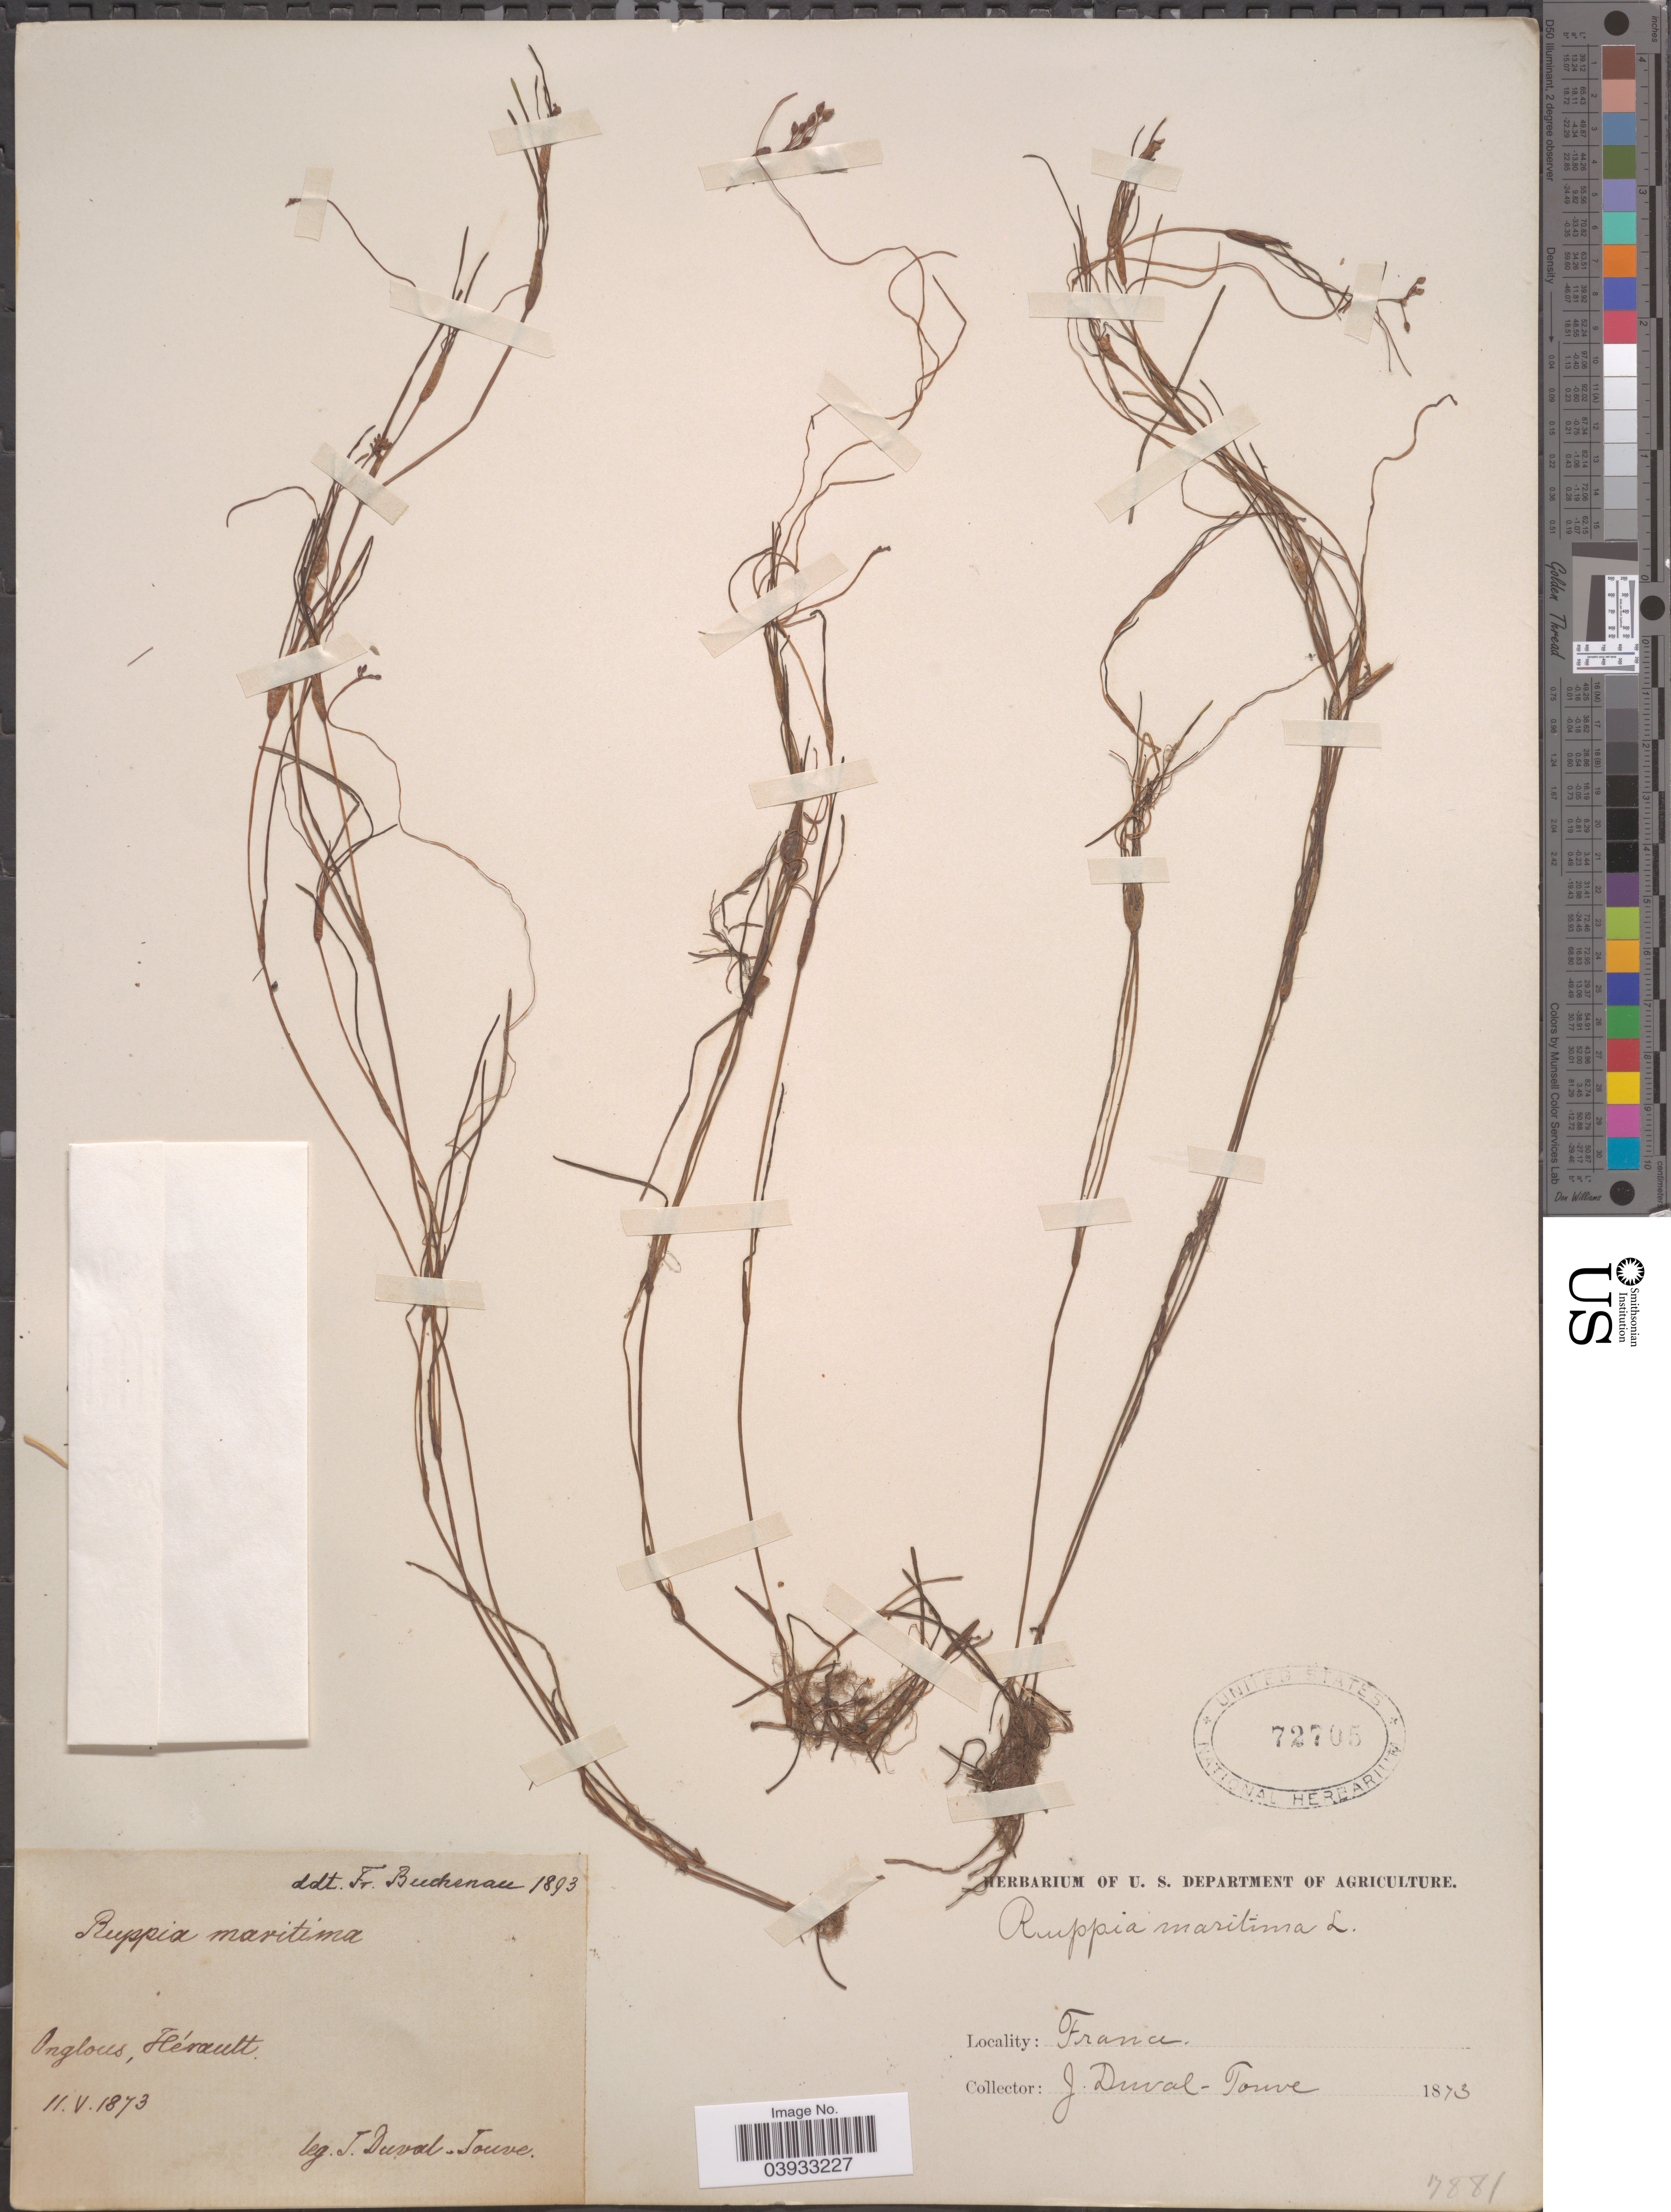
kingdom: Plantae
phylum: Tracheophyta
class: Liliopsida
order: Alismatales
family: Ruppiaceae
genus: Ruppia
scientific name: Ruppia maritima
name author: L.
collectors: J. Duval-Jouve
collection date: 1873-05-11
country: France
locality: Onglous, Hérault.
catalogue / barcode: US 72705